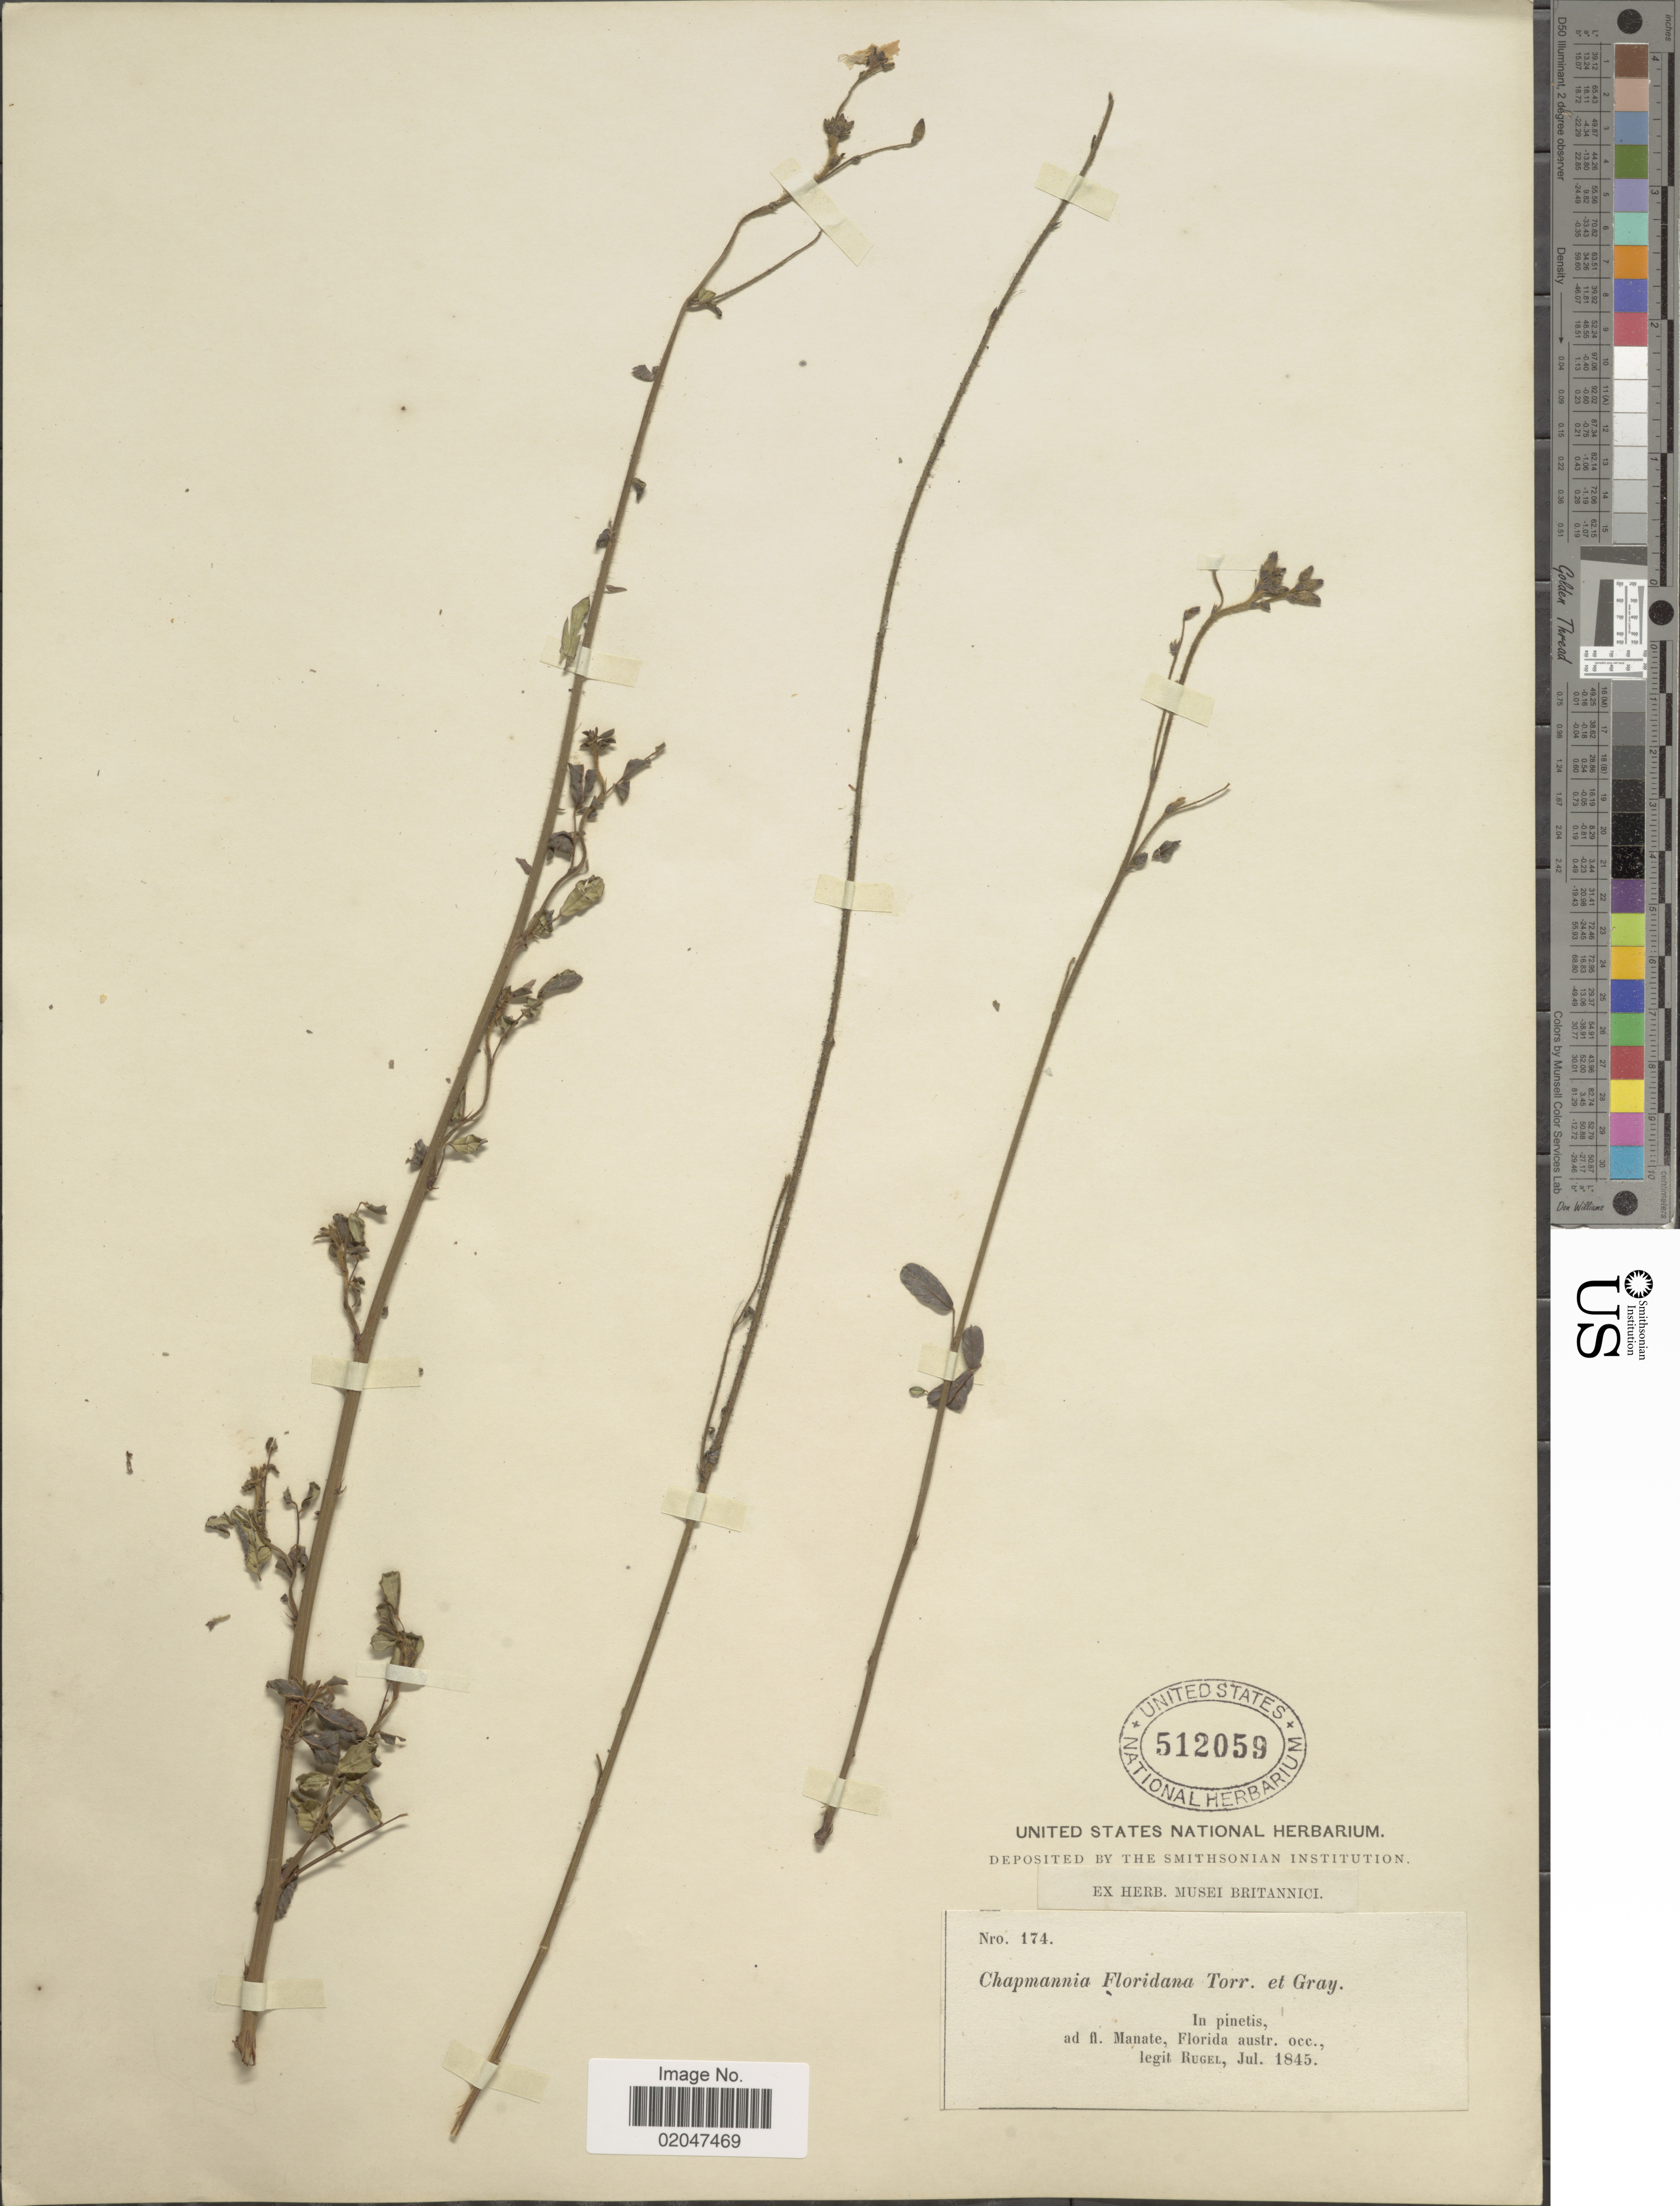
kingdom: Plantae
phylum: Tracheophyta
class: Magnoliopsida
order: Fabales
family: Fabaceae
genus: Chapmannia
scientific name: Chapmannia floridana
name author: Torr. & A. Gray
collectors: Rugel, --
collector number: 174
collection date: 1845-07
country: United States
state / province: Florida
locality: In pinetis, ad fl. Manate, Florida austr. occ.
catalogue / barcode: US 512059